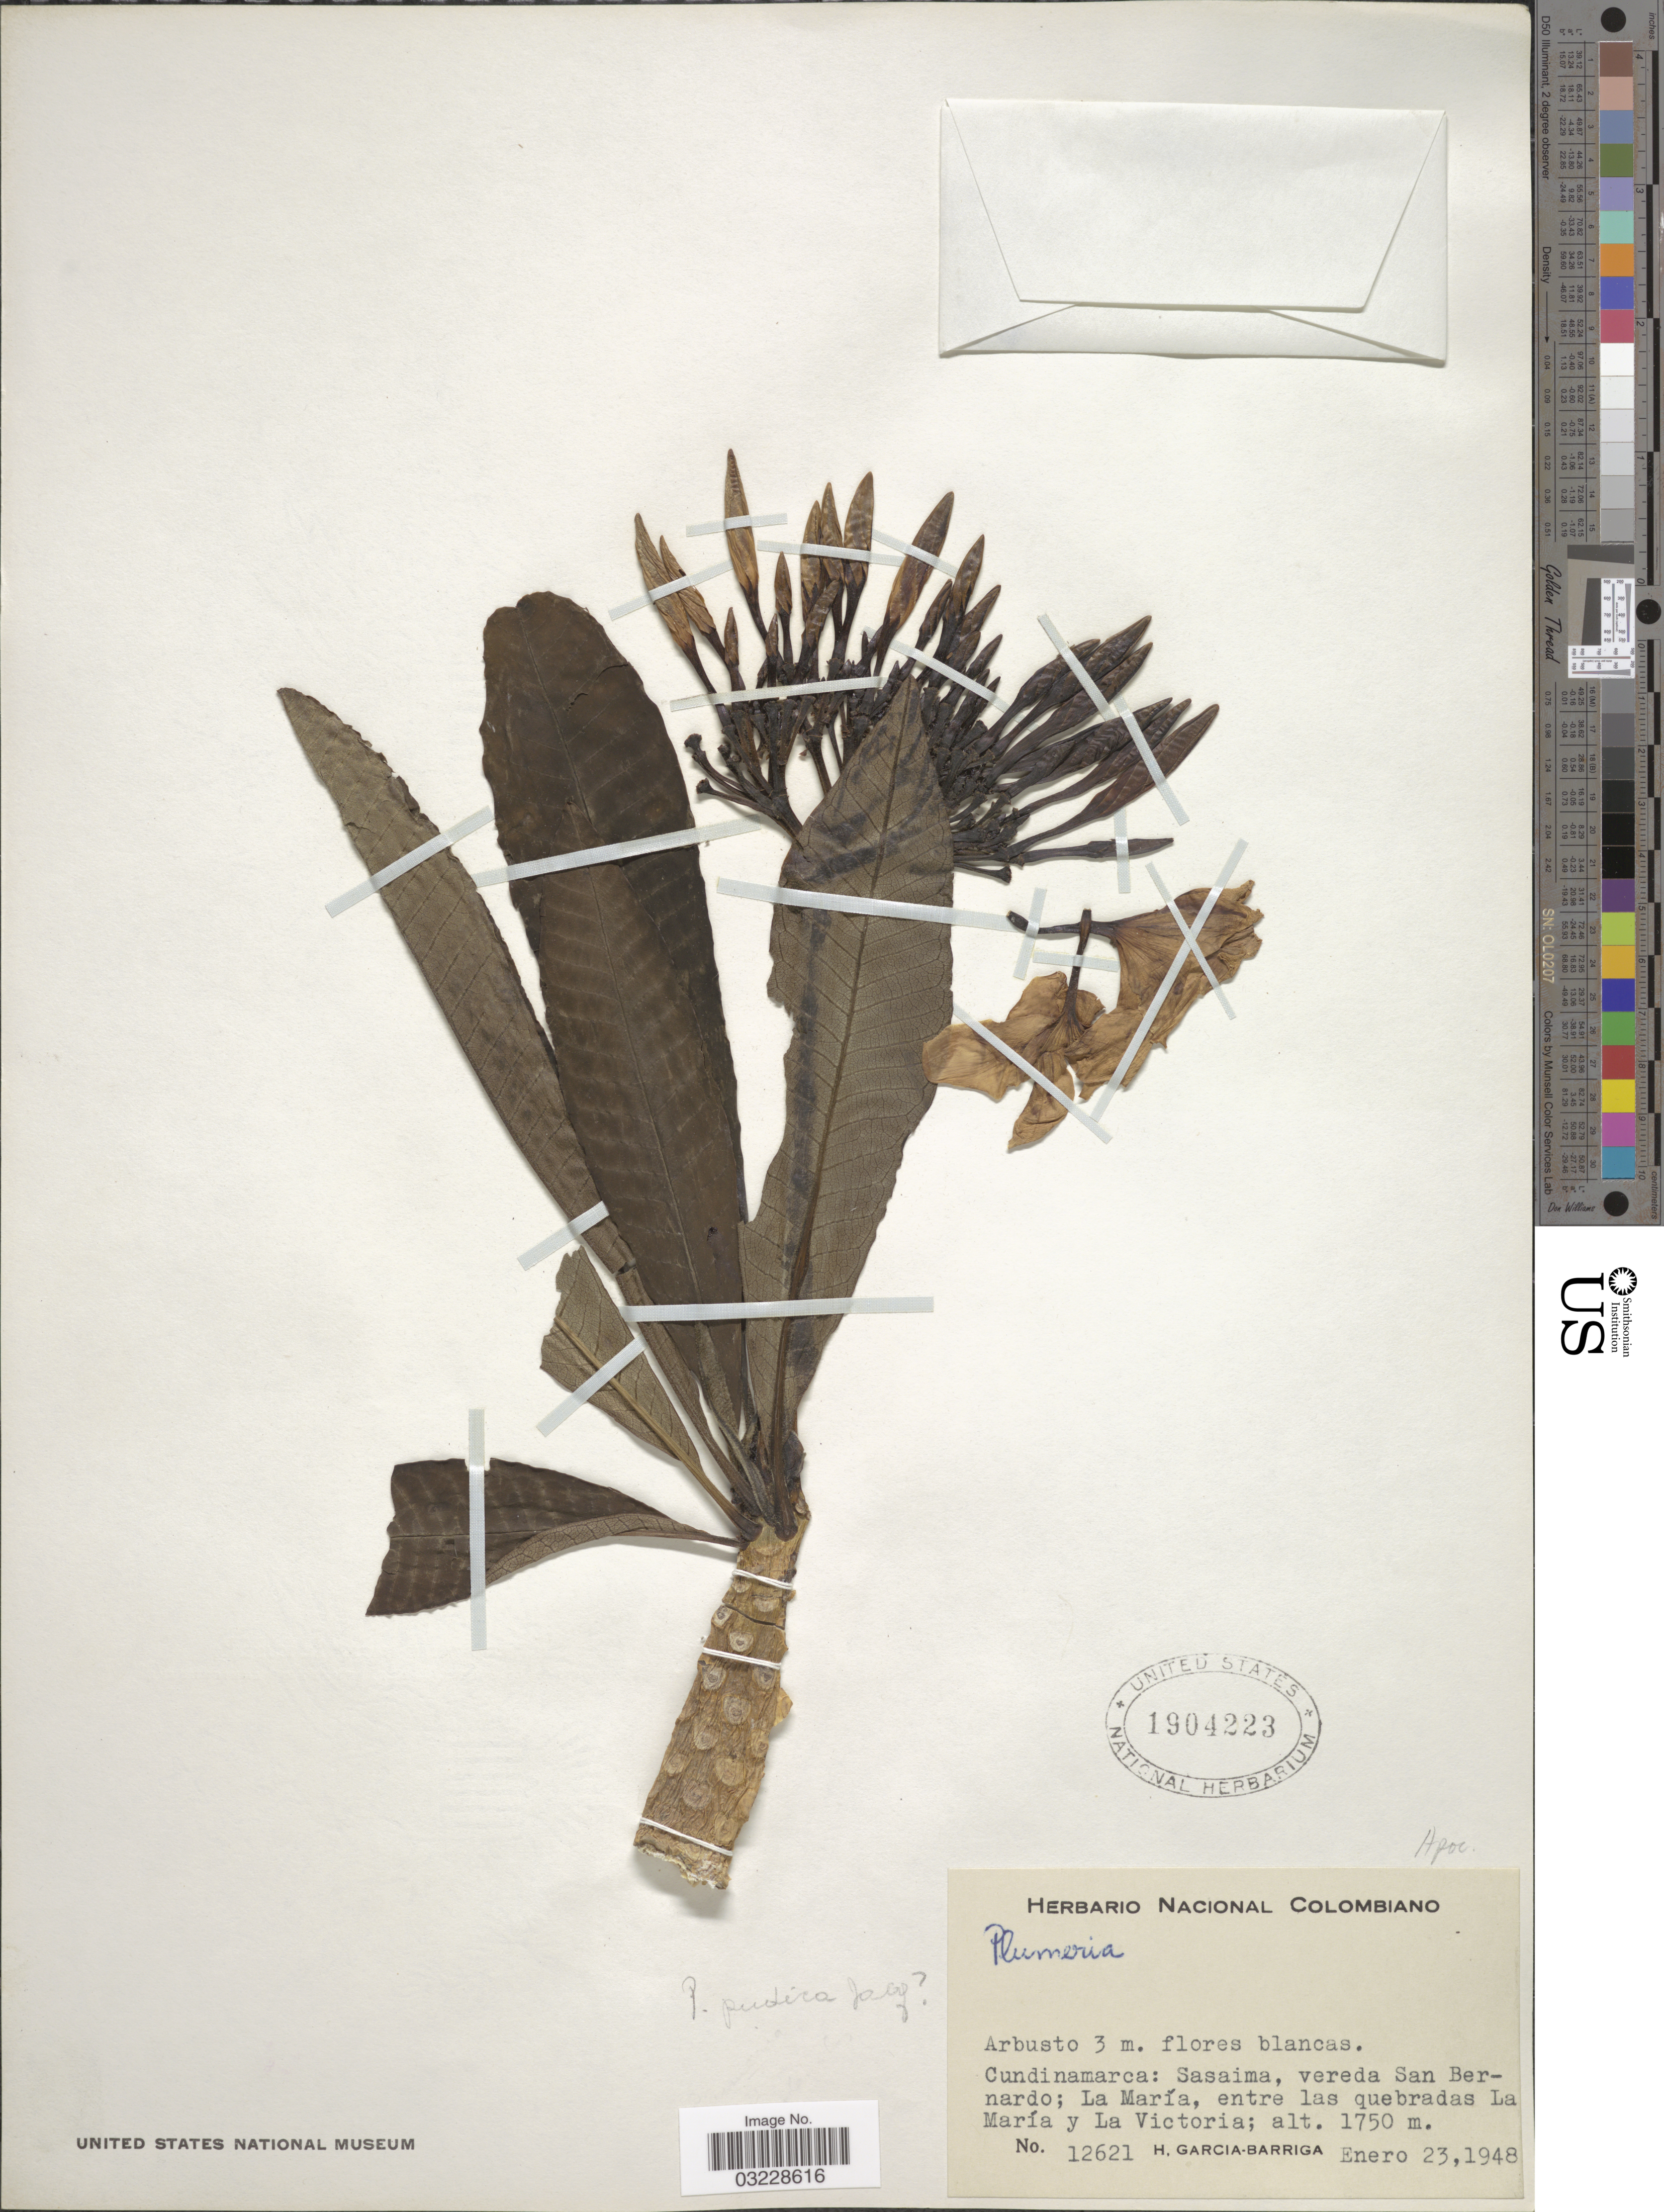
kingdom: Plantae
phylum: Tracheophyta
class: Magnoliopsida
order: Gentianales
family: Apocynaceae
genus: Plumeria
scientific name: Plumeria pudica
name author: Jacq.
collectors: H. García Barriga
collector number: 12621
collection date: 1948-01-23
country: Colombia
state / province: Cundinamarca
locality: Cundinamarca: Sasaima, vereda San Bernardo; La María, entre las quebradas La María y La Victoria.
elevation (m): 1750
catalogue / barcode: US 1904223